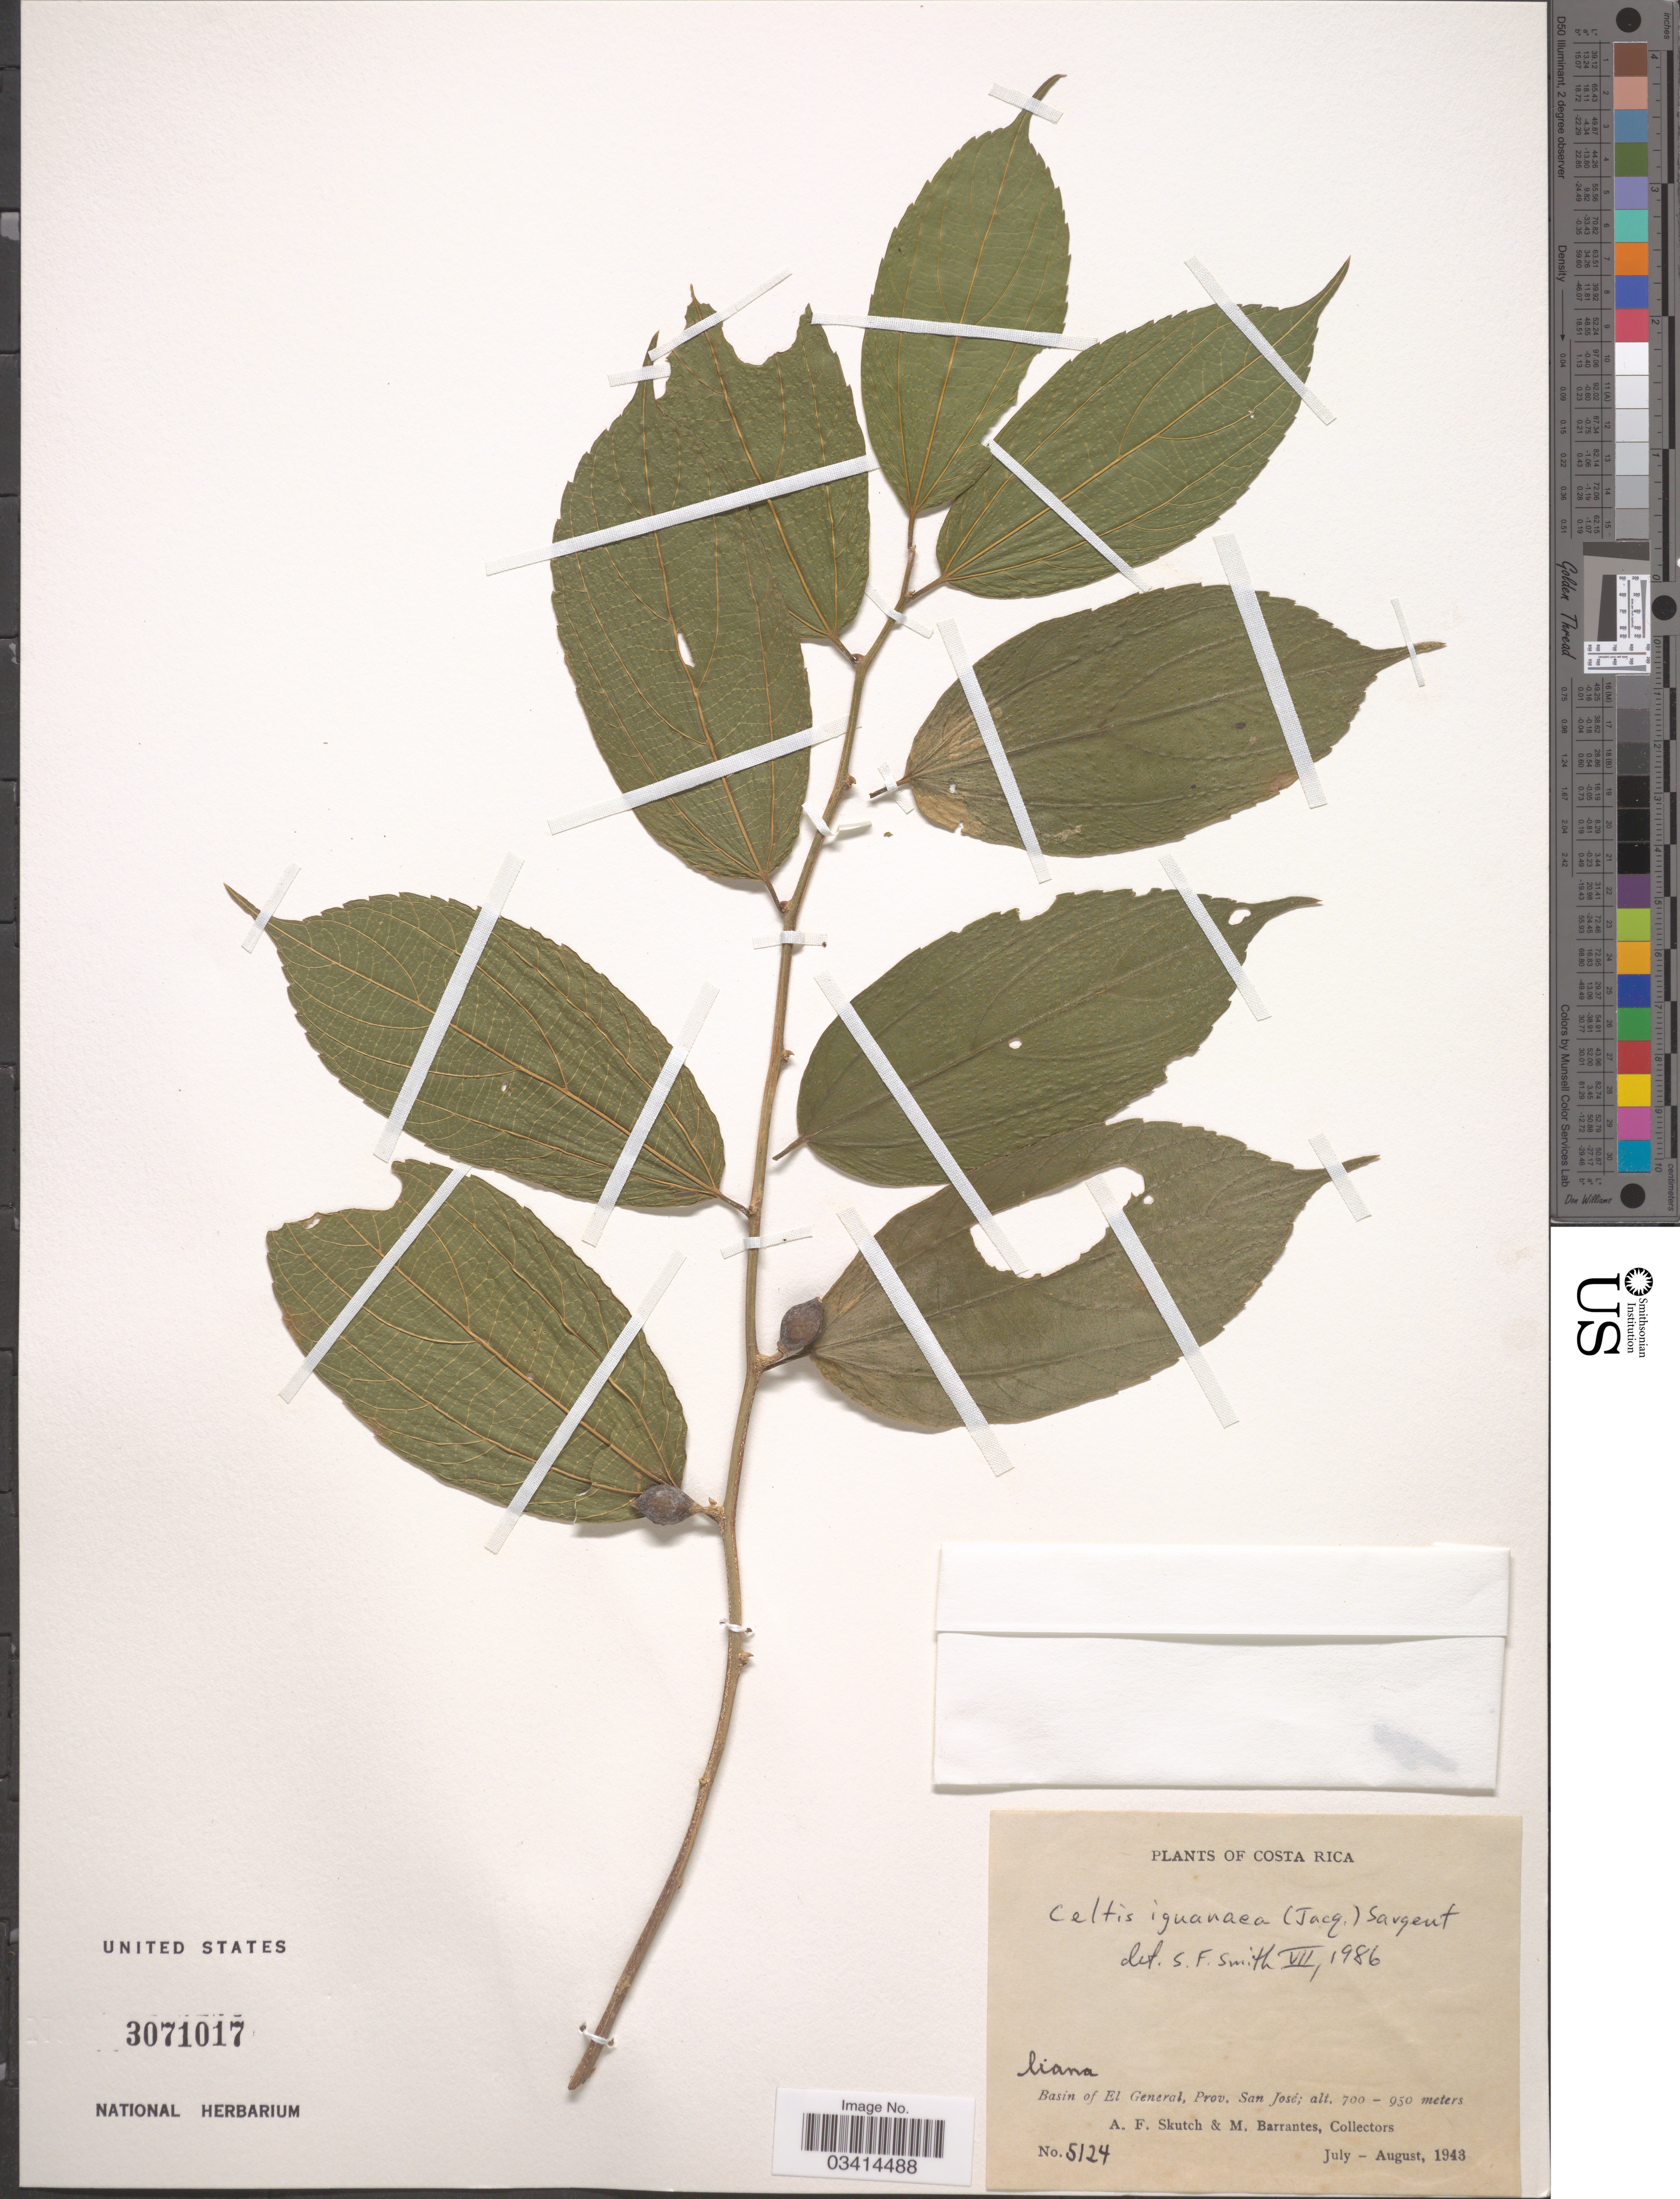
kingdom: Plantae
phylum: Tracheophyta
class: Magnoliopsida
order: Rosales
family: Cannabaceae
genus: Celtis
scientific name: Celtis iguanaea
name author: (Jacq.) Sarg.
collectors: A. F. Skutch & M. Barrantes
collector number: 5124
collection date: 1943-07/1943-08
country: Costa Rica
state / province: San José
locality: Basin of El General.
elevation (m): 700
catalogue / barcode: US 3071017